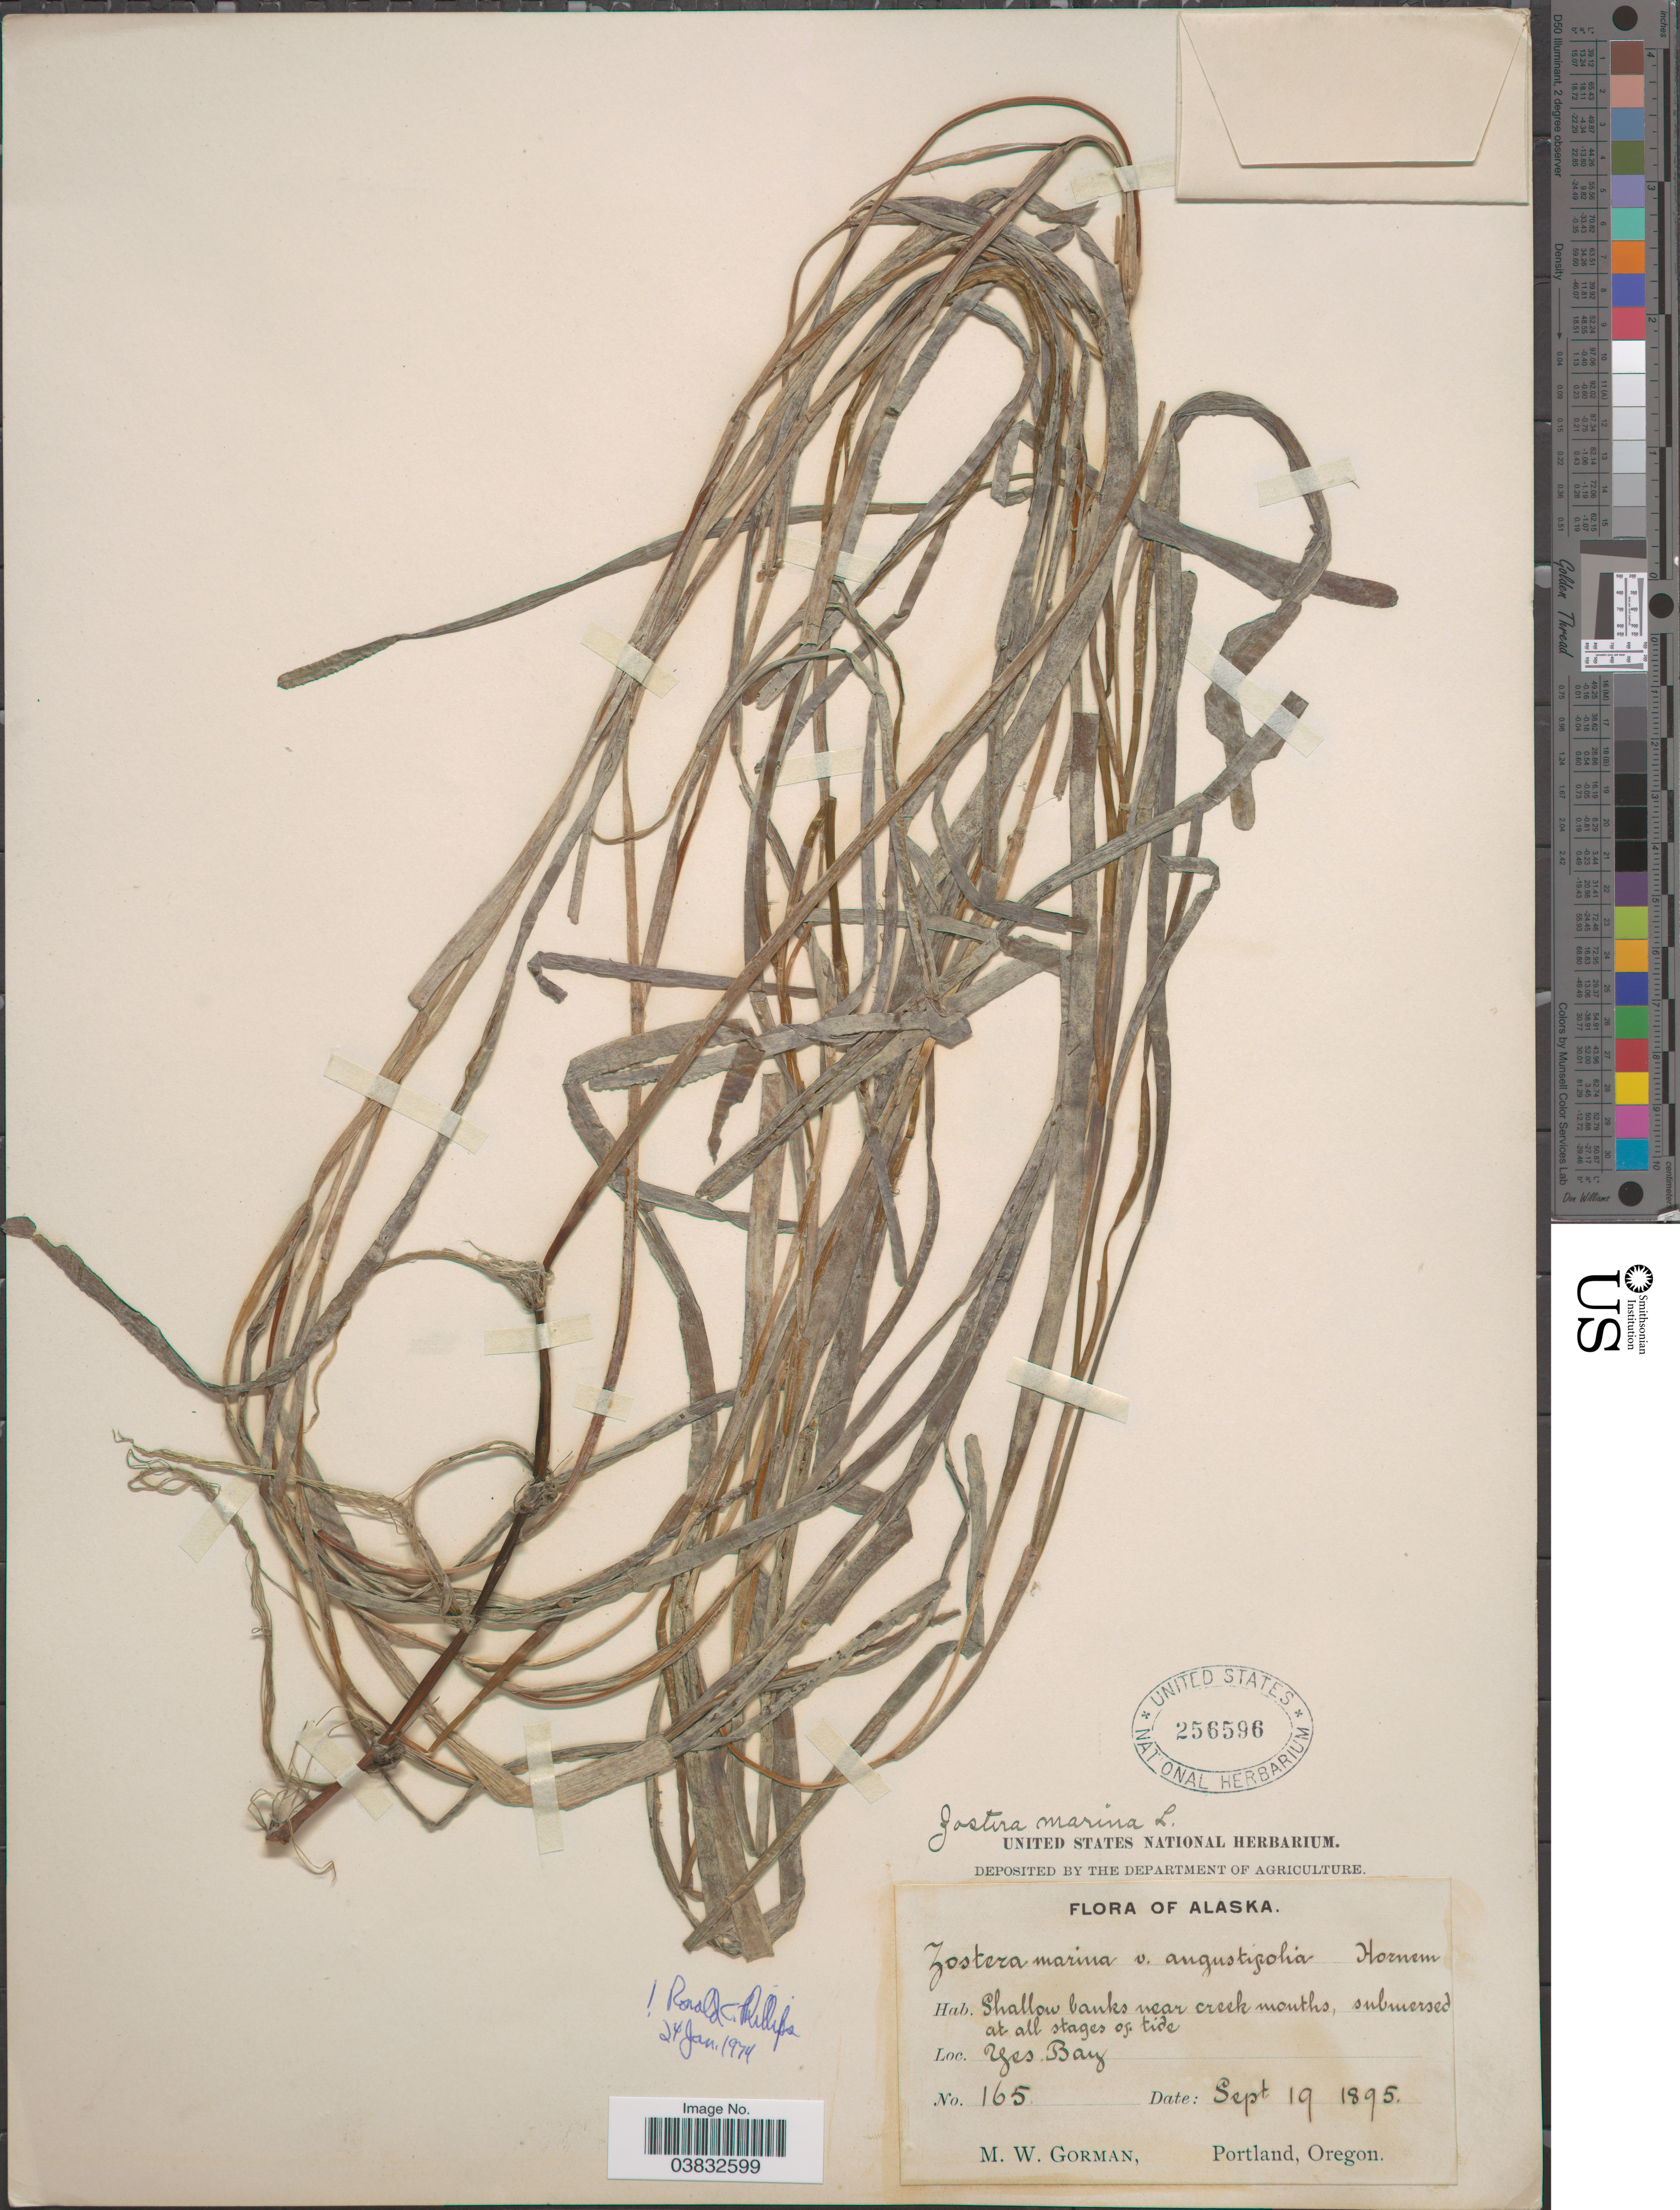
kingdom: Plantae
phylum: Tracheophyta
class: Liliopsida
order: Alismatales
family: Zosteraceae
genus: Zostera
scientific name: Zostera marina var. angustifolia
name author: Hornem.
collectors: M. W. Gorman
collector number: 165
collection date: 1895-09-19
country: United States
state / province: Alaska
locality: Shallow banks near creek mouths. Yes Bay.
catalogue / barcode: US 256596